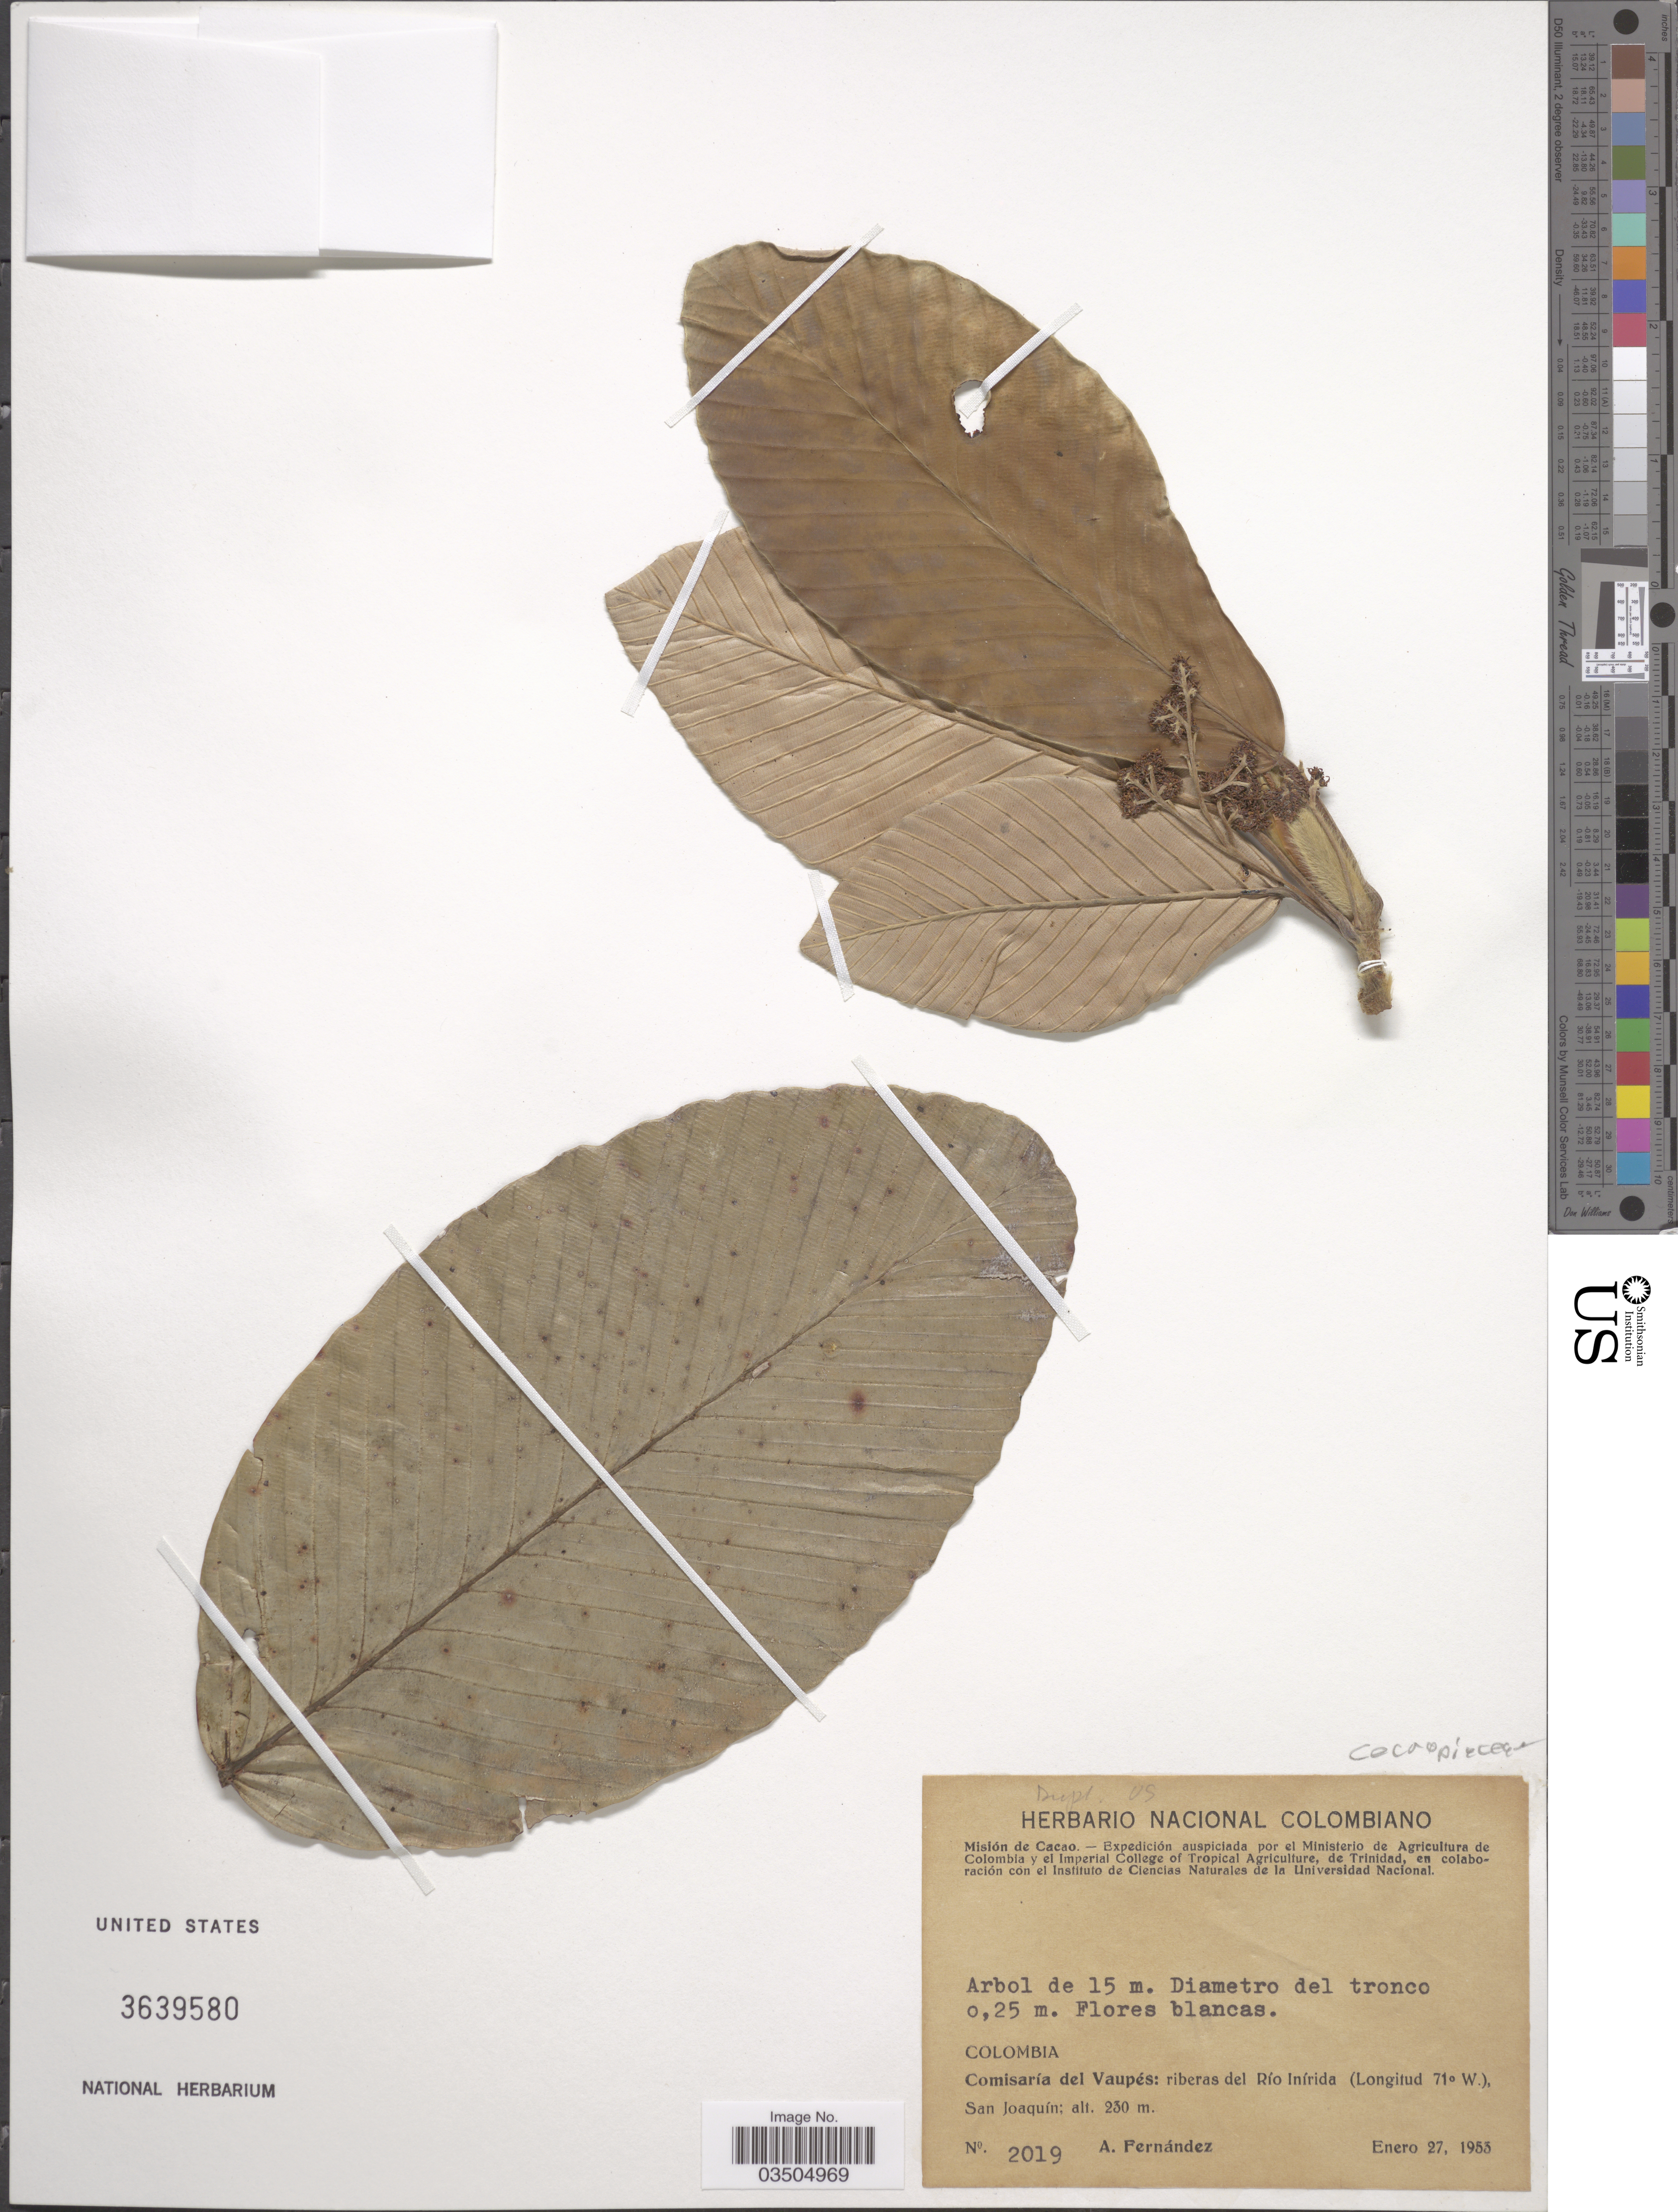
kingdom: Plantae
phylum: Tracheophyta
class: Magnoliopsida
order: Proteales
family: Proteaceae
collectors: A. Fernández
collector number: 2019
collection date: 1953-01-27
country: Colombia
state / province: Vaupés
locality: Comisaría del Vaupés: riberas del Río Inírida, San Joaquín.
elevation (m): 230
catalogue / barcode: US 3639580